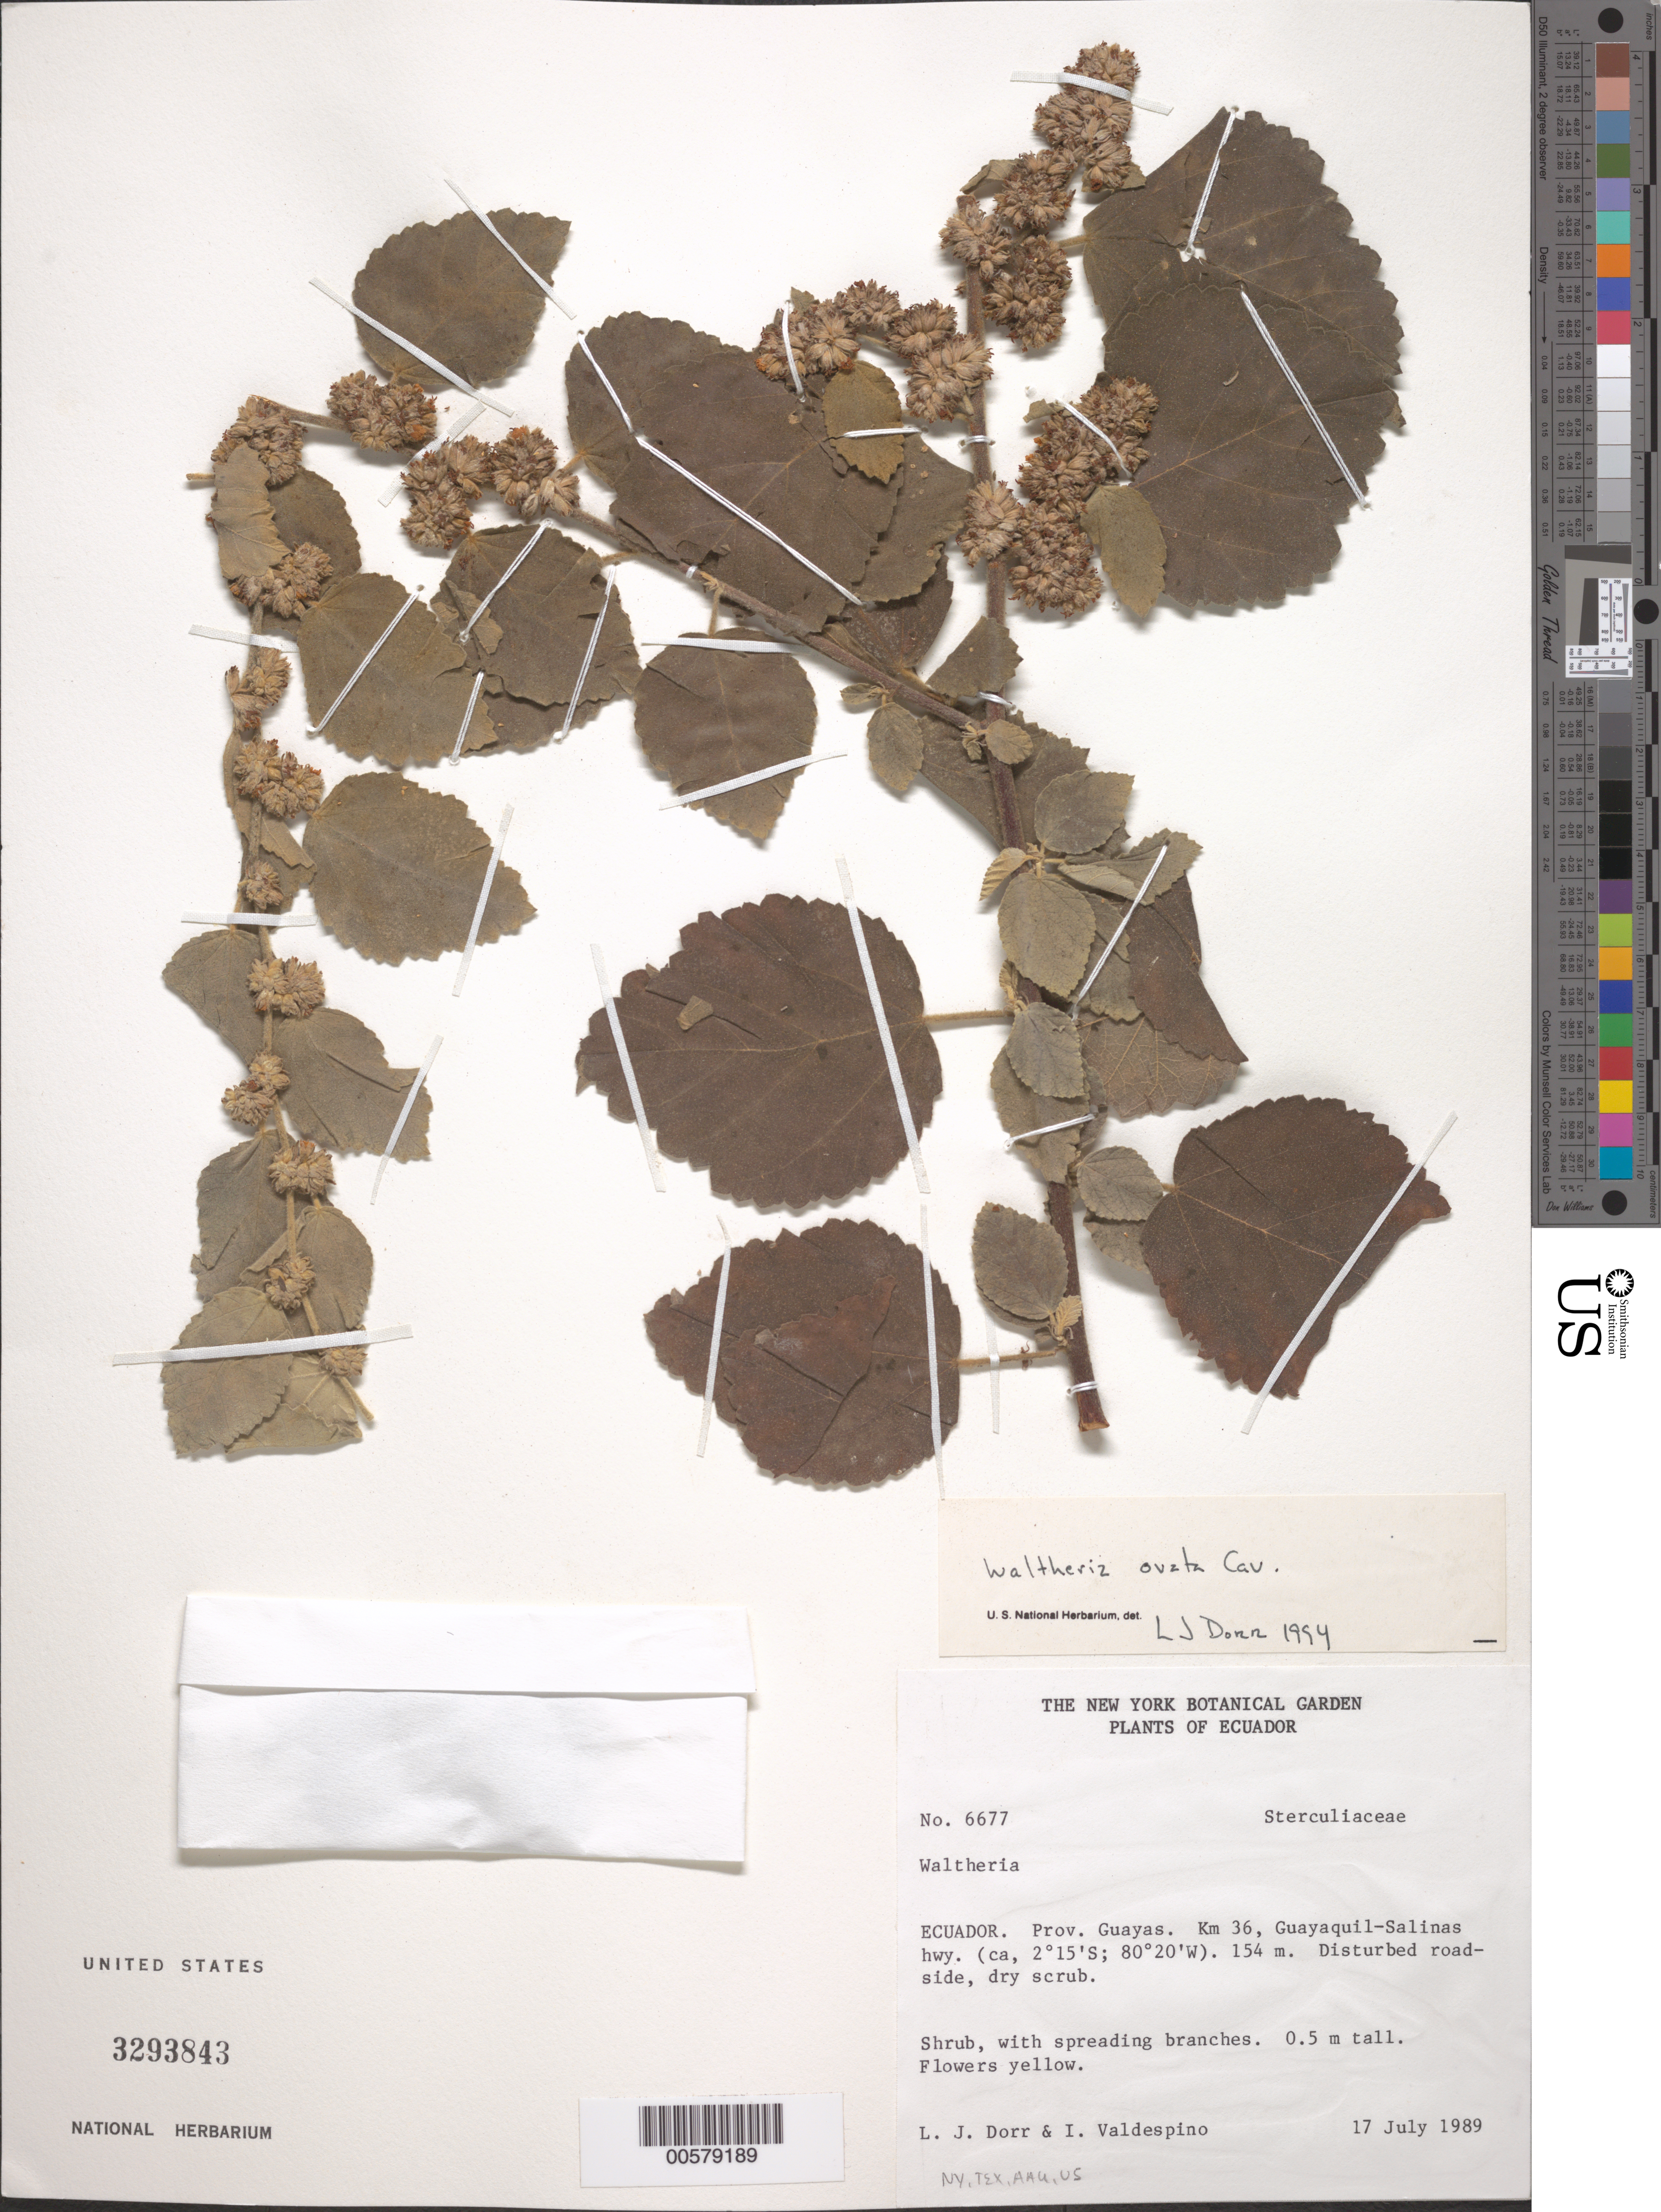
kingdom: Plantae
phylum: Tracheophyta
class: Magnoliopsida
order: Malvales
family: Malvaceae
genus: Waltheria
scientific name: Waltheria ovata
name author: Cav.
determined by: Dorr, L. J., (BOT), Smithsonian Institution - National Museum of Natural History (UNITED STATES)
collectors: L. J. Dorr & I. A. Valdespino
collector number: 6677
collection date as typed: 17 Jul 1989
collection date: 1989-07-17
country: Ecuador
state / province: Guayas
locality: Km 36, Guayaquil-Salinas Hwy.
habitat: Disturbed roadside, dry scrub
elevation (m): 154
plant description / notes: US, NY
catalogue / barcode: US 3293843